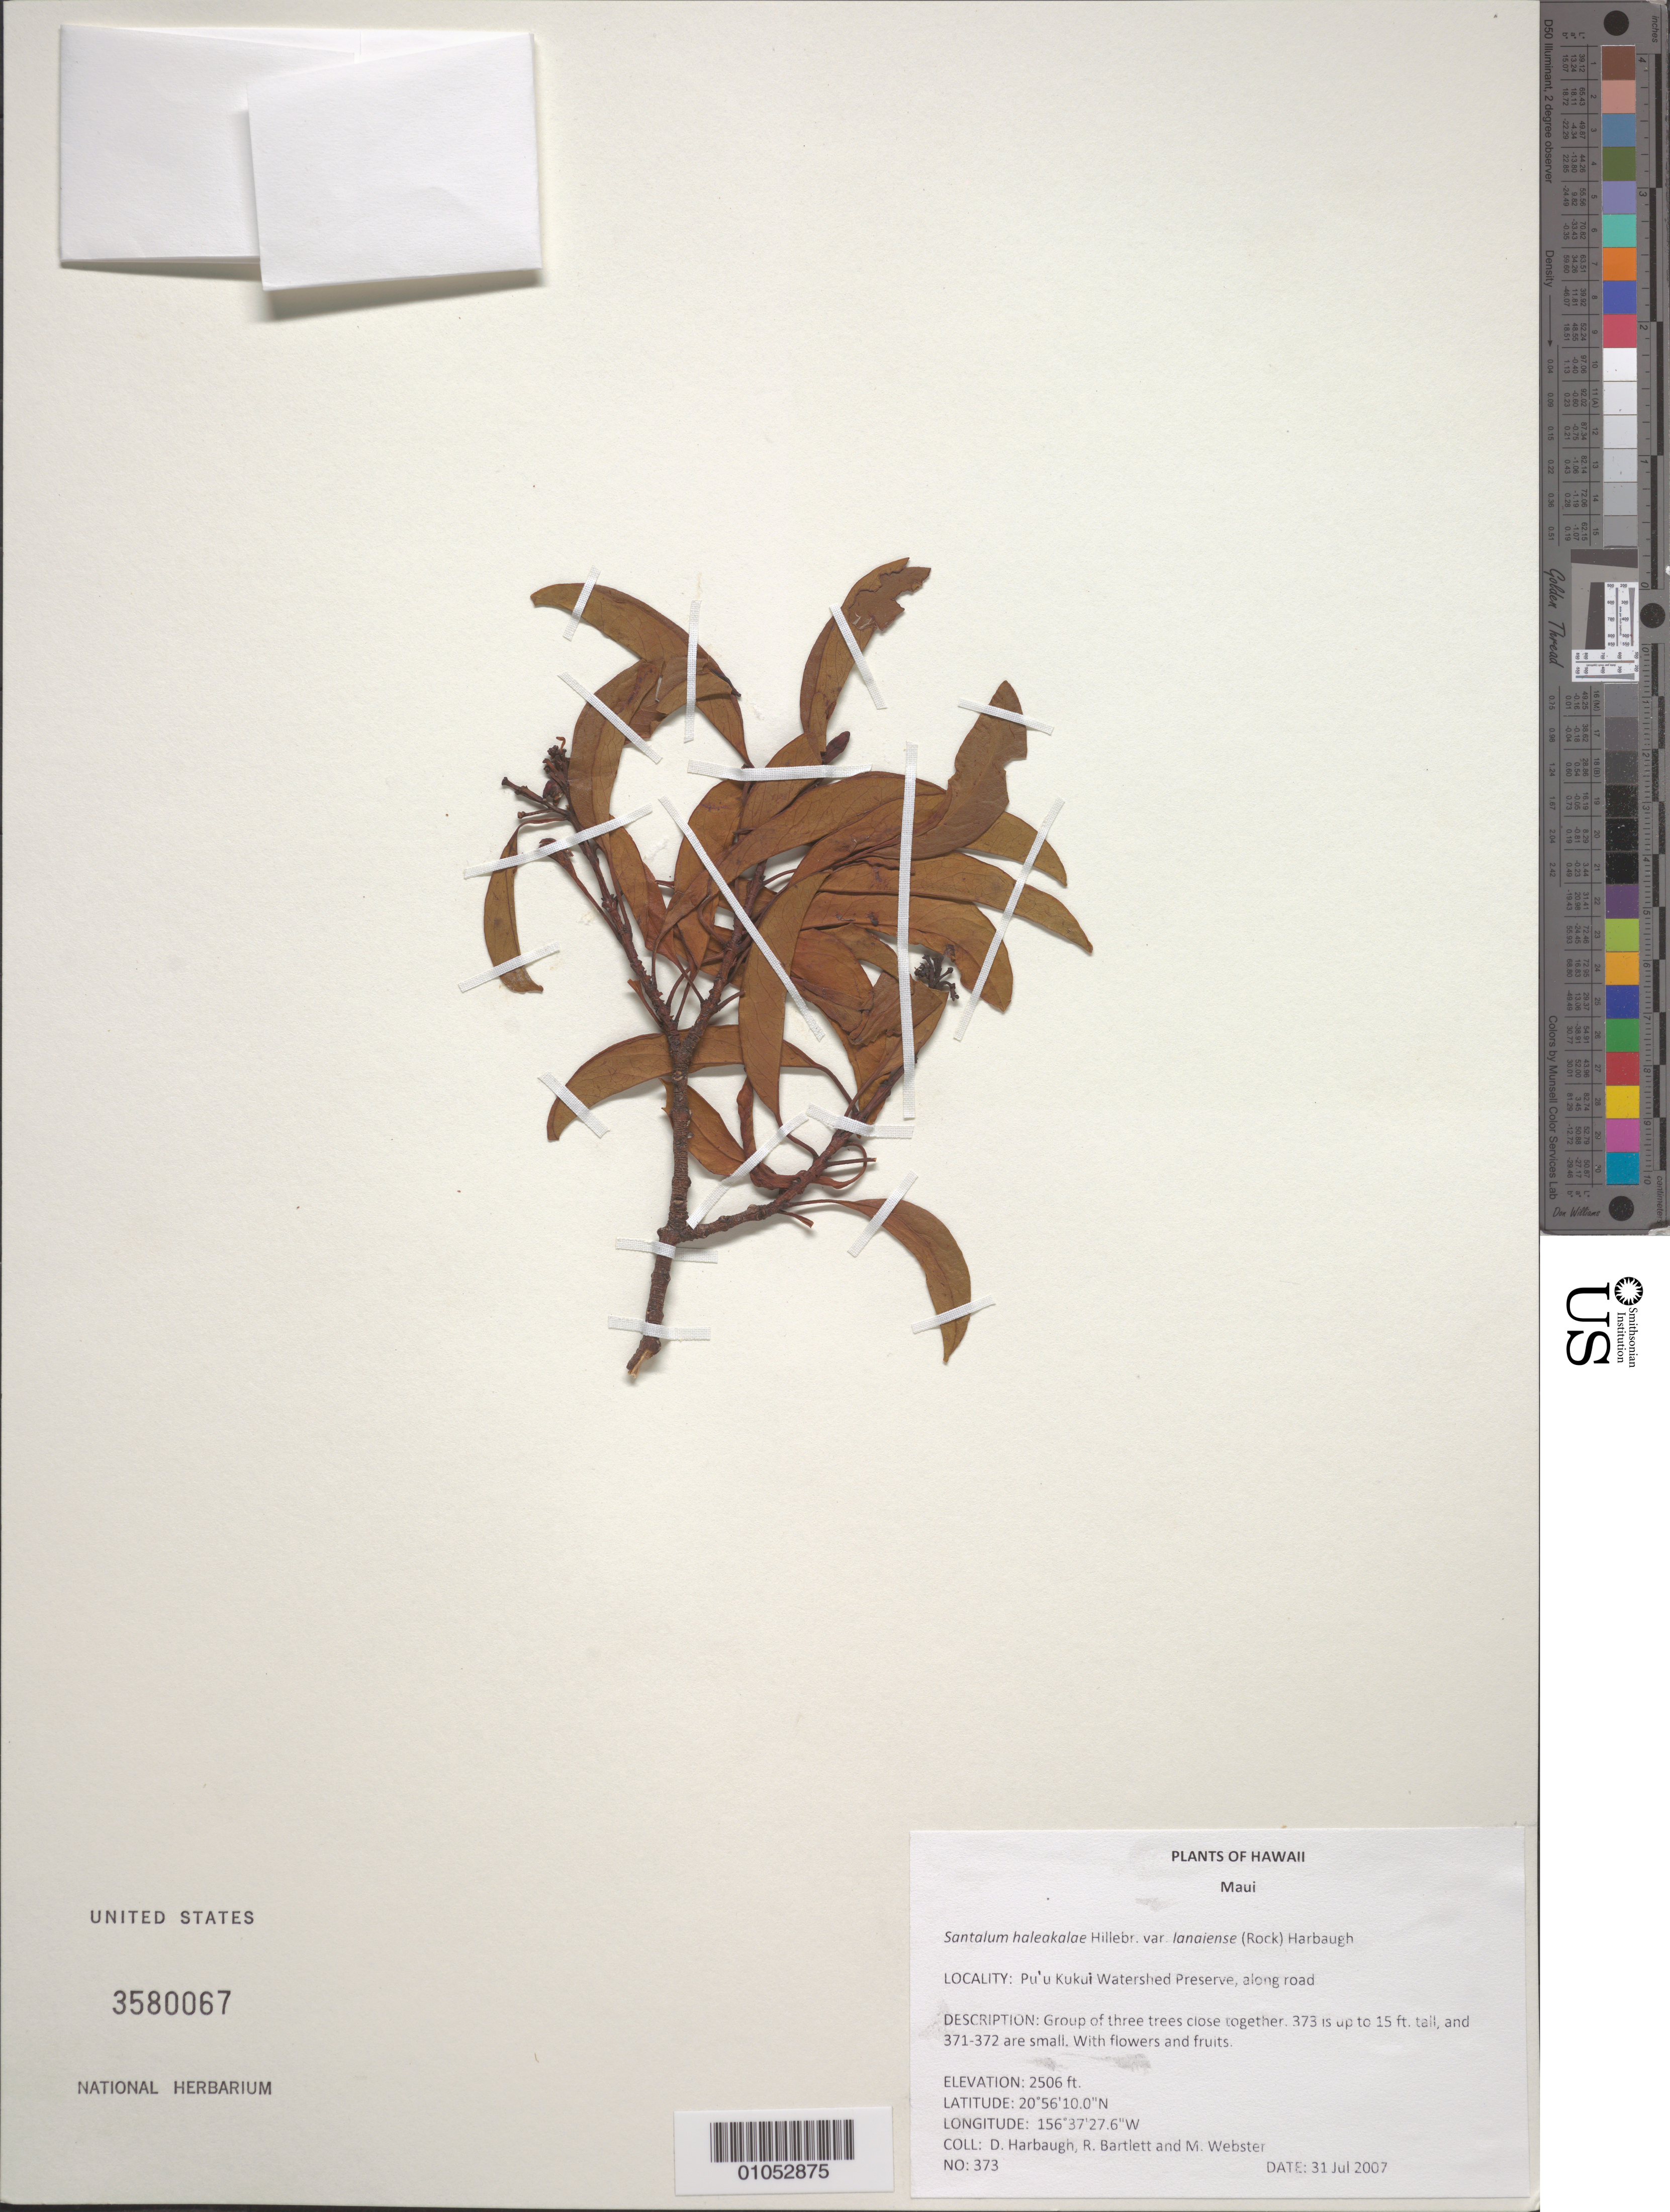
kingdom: Plantae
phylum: Tracheophyta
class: Magnoliopsida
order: Santalales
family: Santalaceae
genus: Santalum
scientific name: Santalum haleakalae var. lanaiense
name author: (Rock) Harbaugh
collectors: D. Harbaugh, R. Bartlett & M. Webster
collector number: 373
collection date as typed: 31 Jul 2007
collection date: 2007-07-31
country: United States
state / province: Hawaii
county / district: Maui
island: Maui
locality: Puu Kukui Watershed Preserve, along road.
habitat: Degraded habitat, exposed.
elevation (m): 764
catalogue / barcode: US 3580067